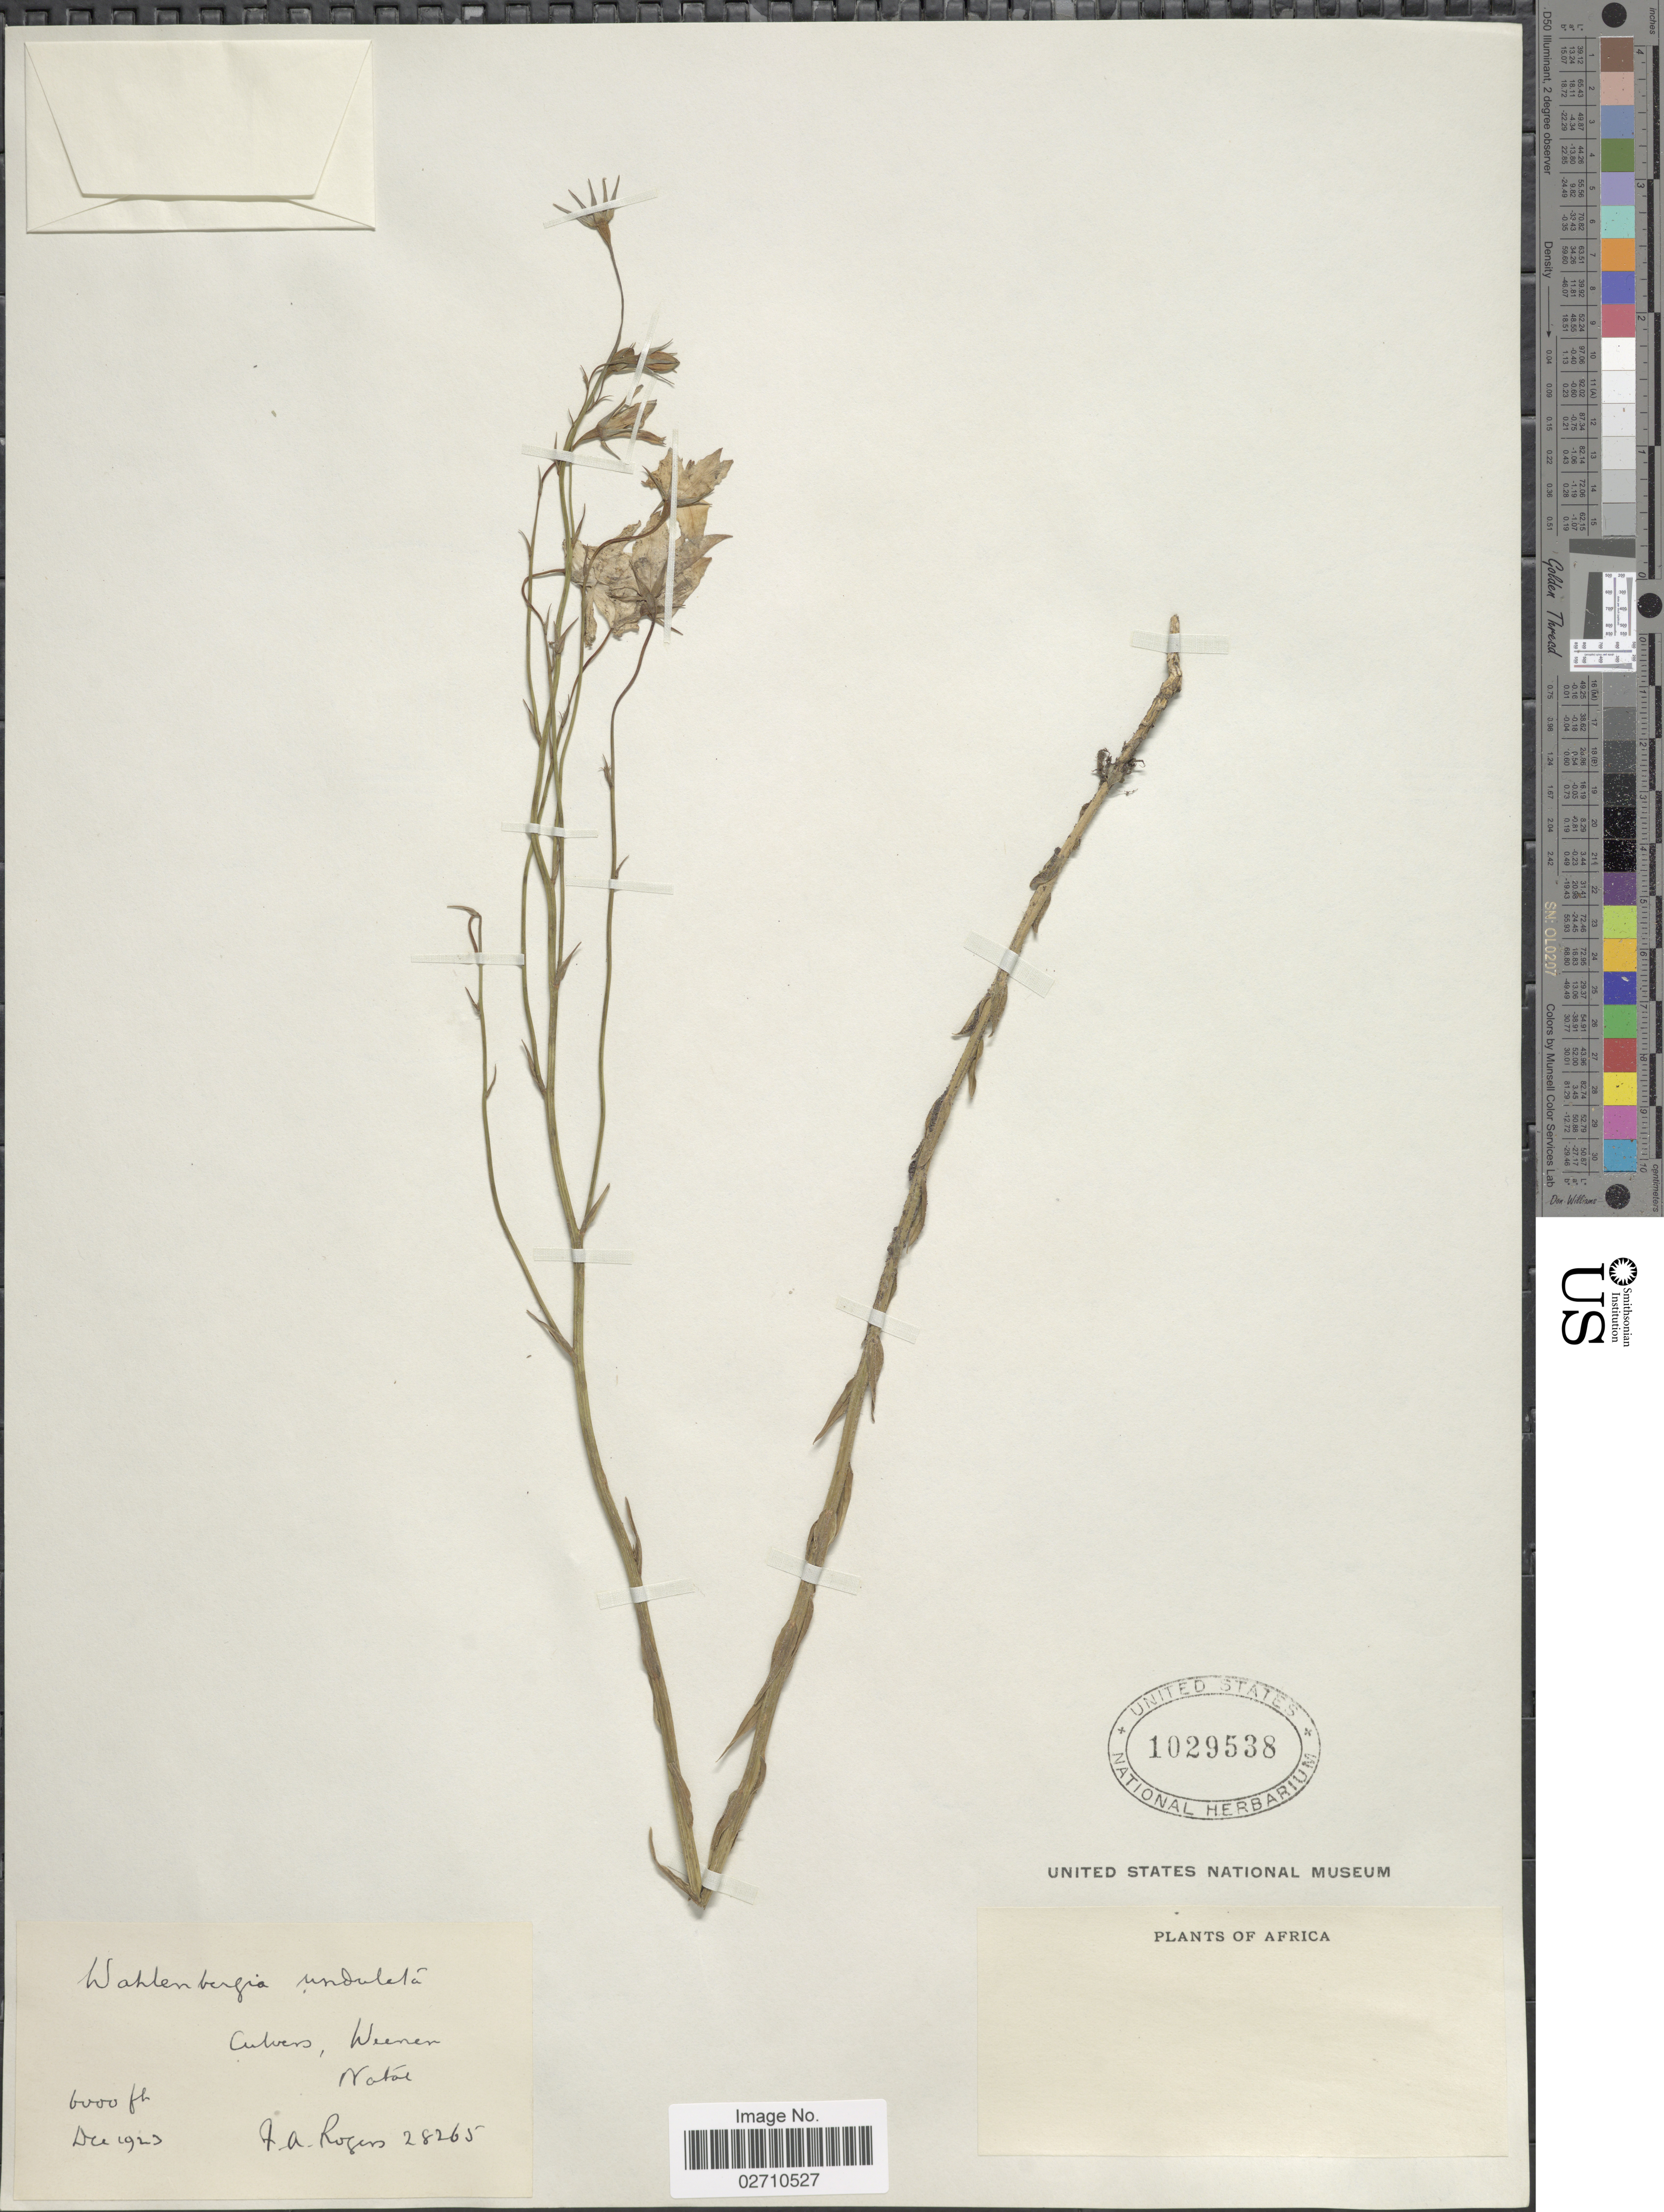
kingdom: Plantae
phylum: Tracheophyta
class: Magnoliopsida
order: Asterales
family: Campanulaceae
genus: Wahlenbergia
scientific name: Wahlenbergia undulata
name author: (L. f.) A. DC.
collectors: F. A. Rogers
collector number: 28265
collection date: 1923-12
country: South Africa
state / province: KwaZulu-Natal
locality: Weenen, Natal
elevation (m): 1829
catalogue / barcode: US 1029538